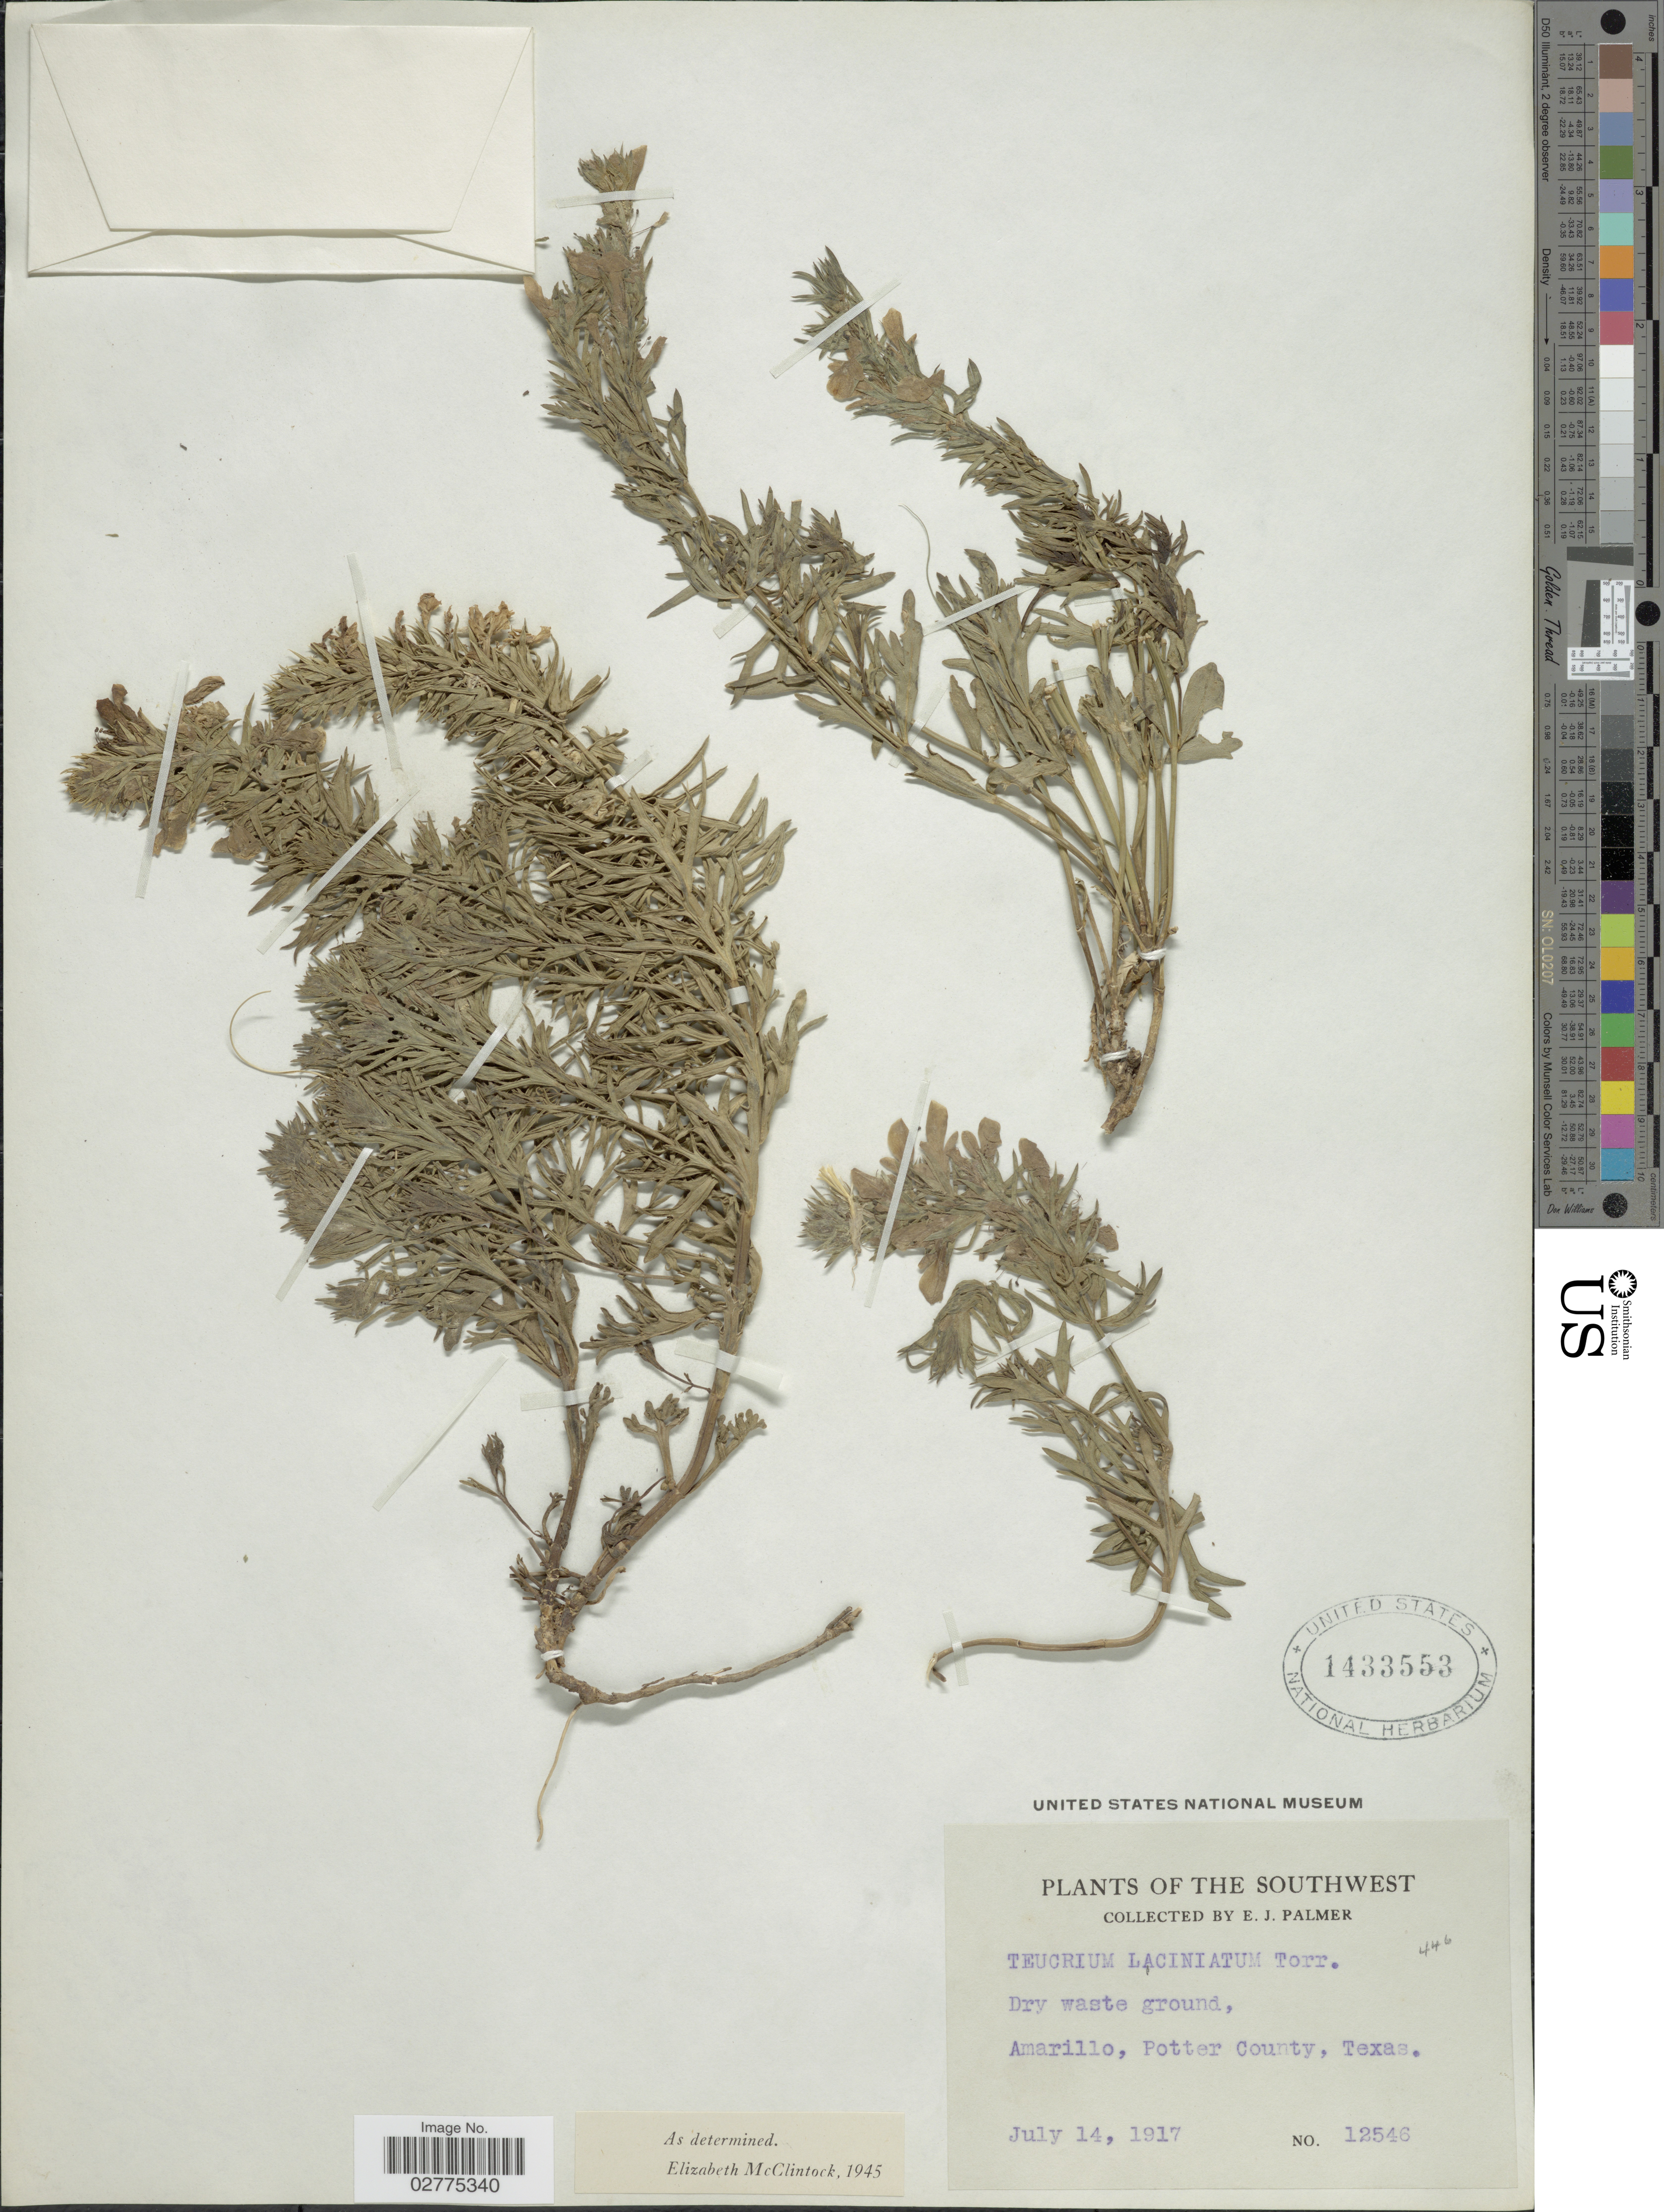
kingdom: Plantae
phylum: Tracheophyta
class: Magnoliopsida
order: Lamiales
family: Lamiaceae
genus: Teucrium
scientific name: Teucrium laciniatum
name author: Torr.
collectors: E. J. Palmer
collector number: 12546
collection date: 1917-07-14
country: United States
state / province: Texas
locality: The Southwest, Amarillo, Potter County, Texas.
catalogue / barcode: US 1433553